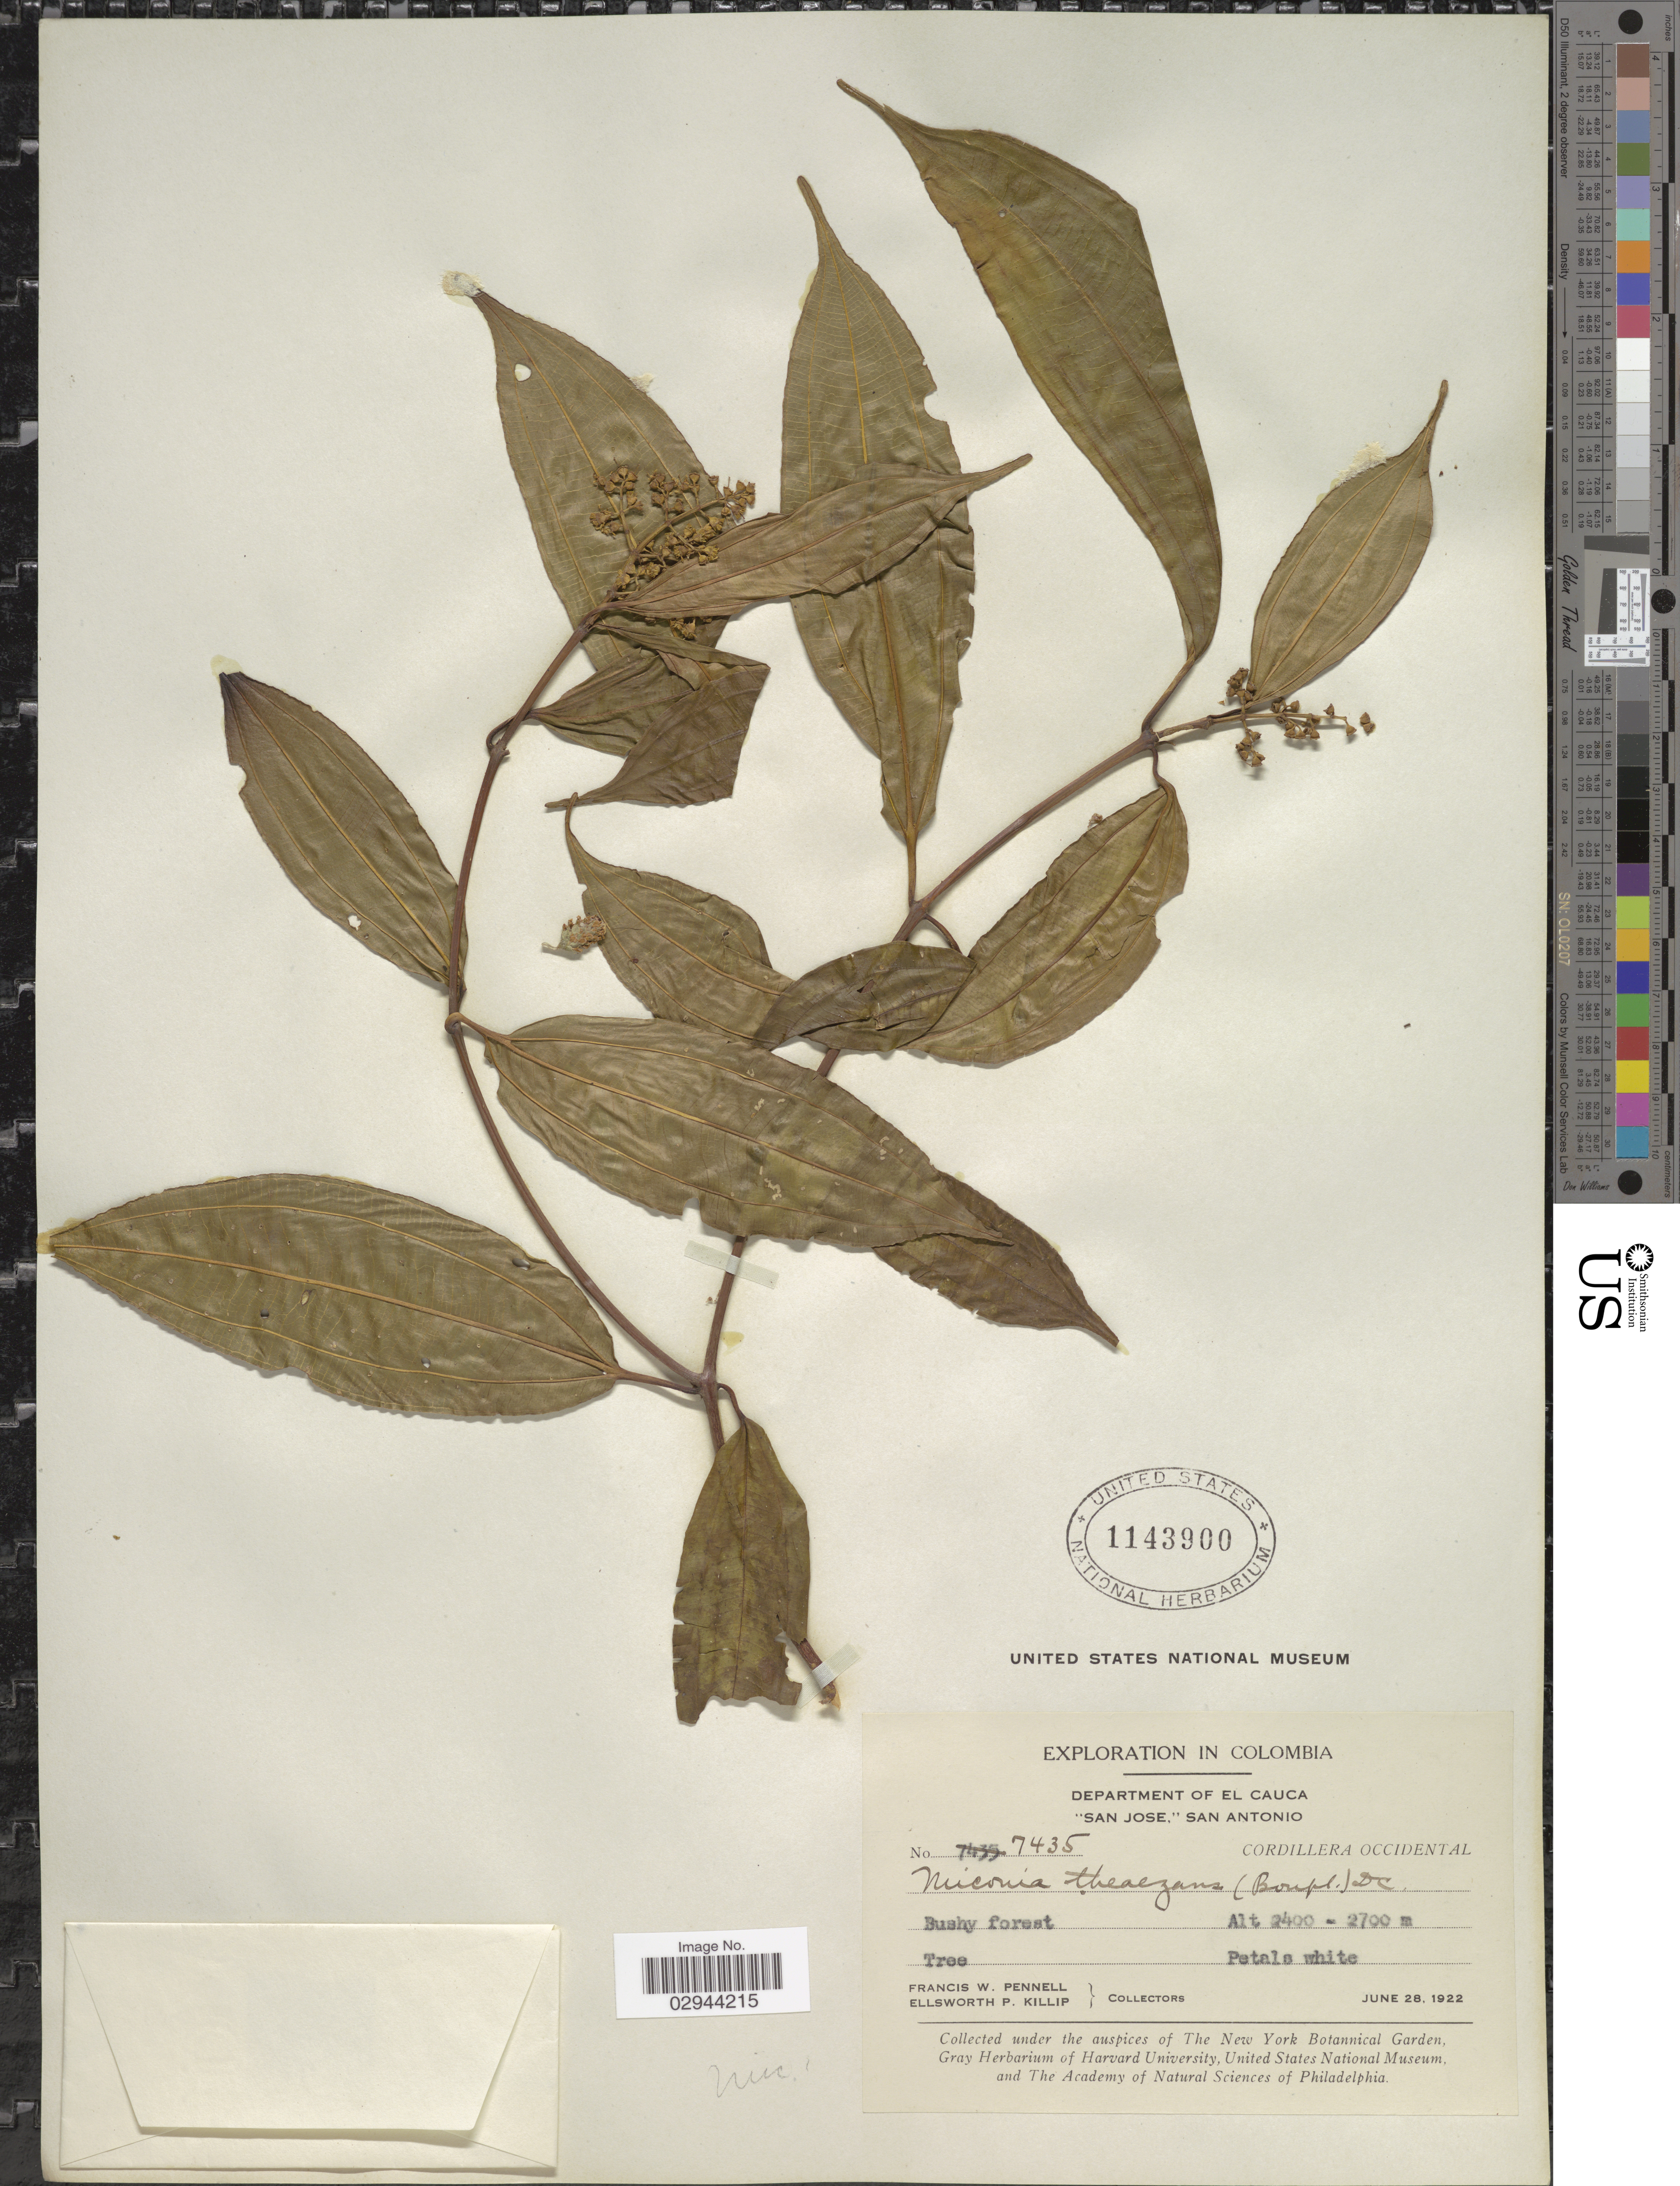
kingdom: Plantae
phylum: Tracheophyta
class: Magnoliopsida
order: Myrtales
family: Melastomataceae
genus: Miconia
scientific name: Miconia theizans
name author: (Bonpl.) Cogn.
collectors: F. W. Pennell & E. P. Killip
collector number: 7435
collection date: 1922-06-28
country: Colombia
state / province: Cauca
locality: Department of El Cauca, "San Jose", San Antonio, Cordillera Occidental.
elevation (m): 2400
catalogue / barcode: US 1143900